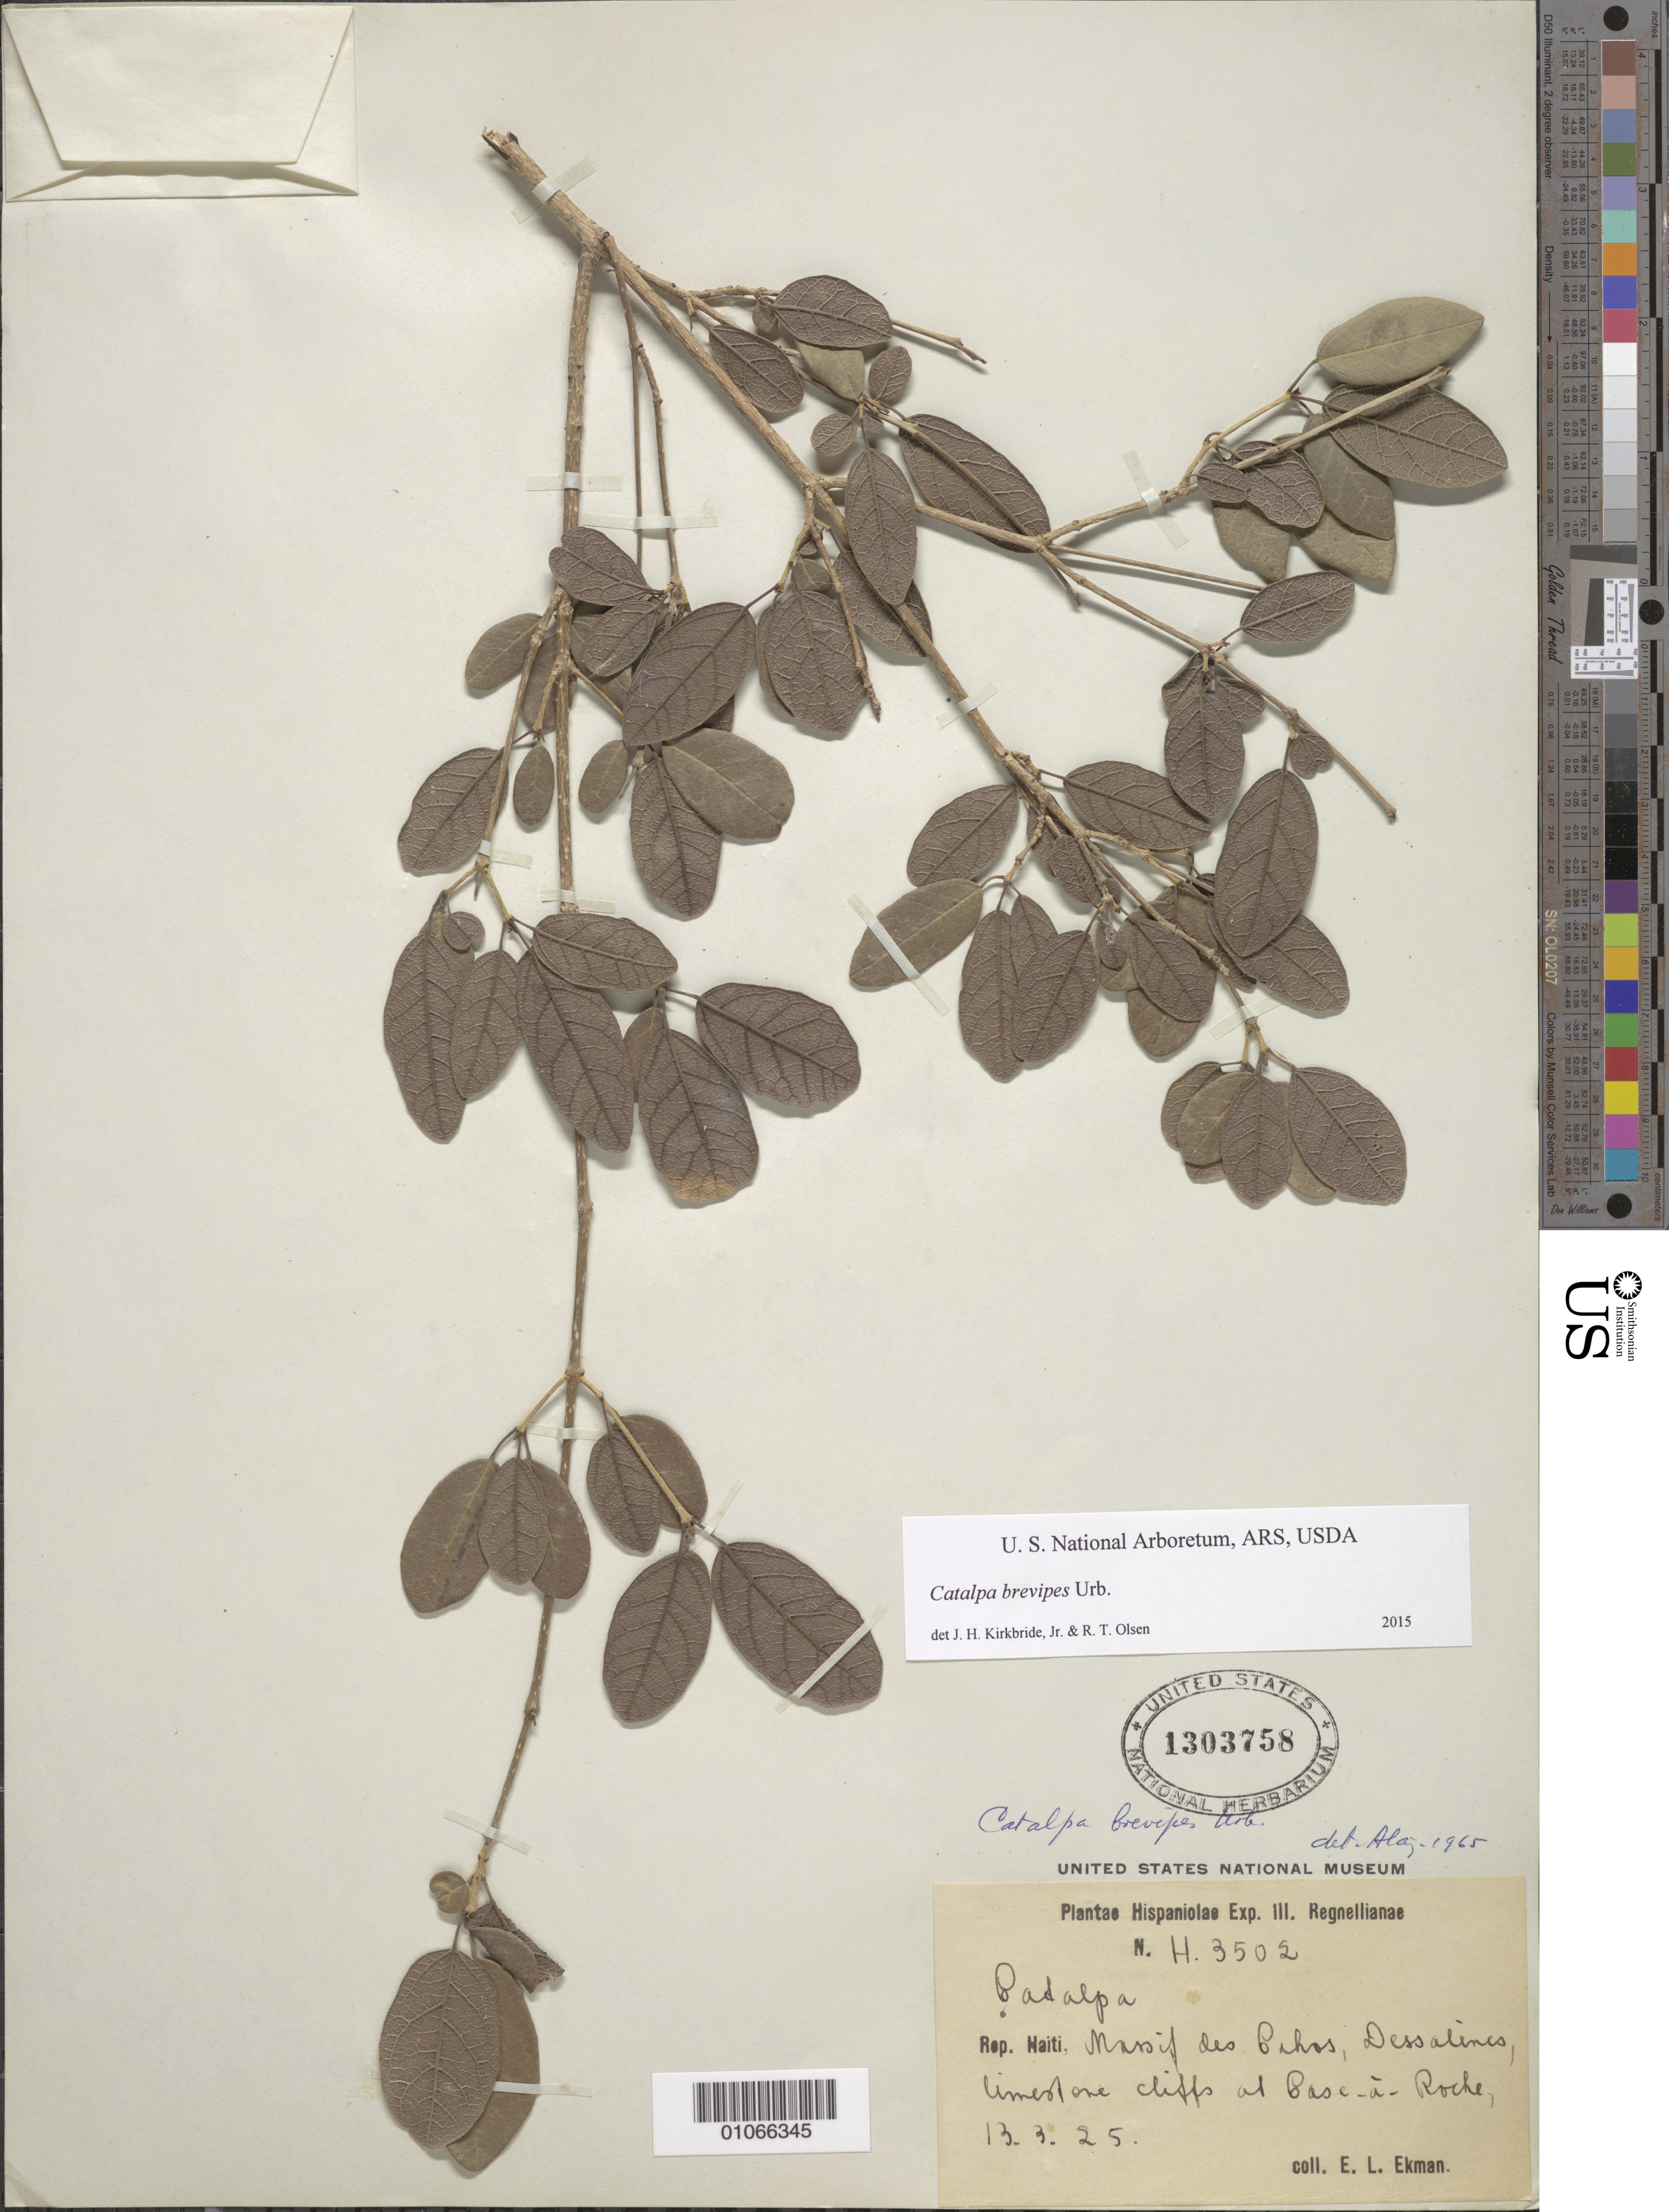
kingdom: Plantae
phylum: Tracheophyta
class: Magnoliopsida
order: Lamiales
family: Bignoniaceae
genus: Catalpa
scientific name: Catalpa brevipes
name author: Urb.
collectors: E. L. Ekman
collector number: H 3502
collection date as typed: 13 Mar 1925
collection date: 1925-03-13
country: Haiti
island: Hispaniola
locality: Massif des Cahas? Dessalines? Limestoen cliffs at Pase-a-Roche.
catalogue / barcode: US 1303758